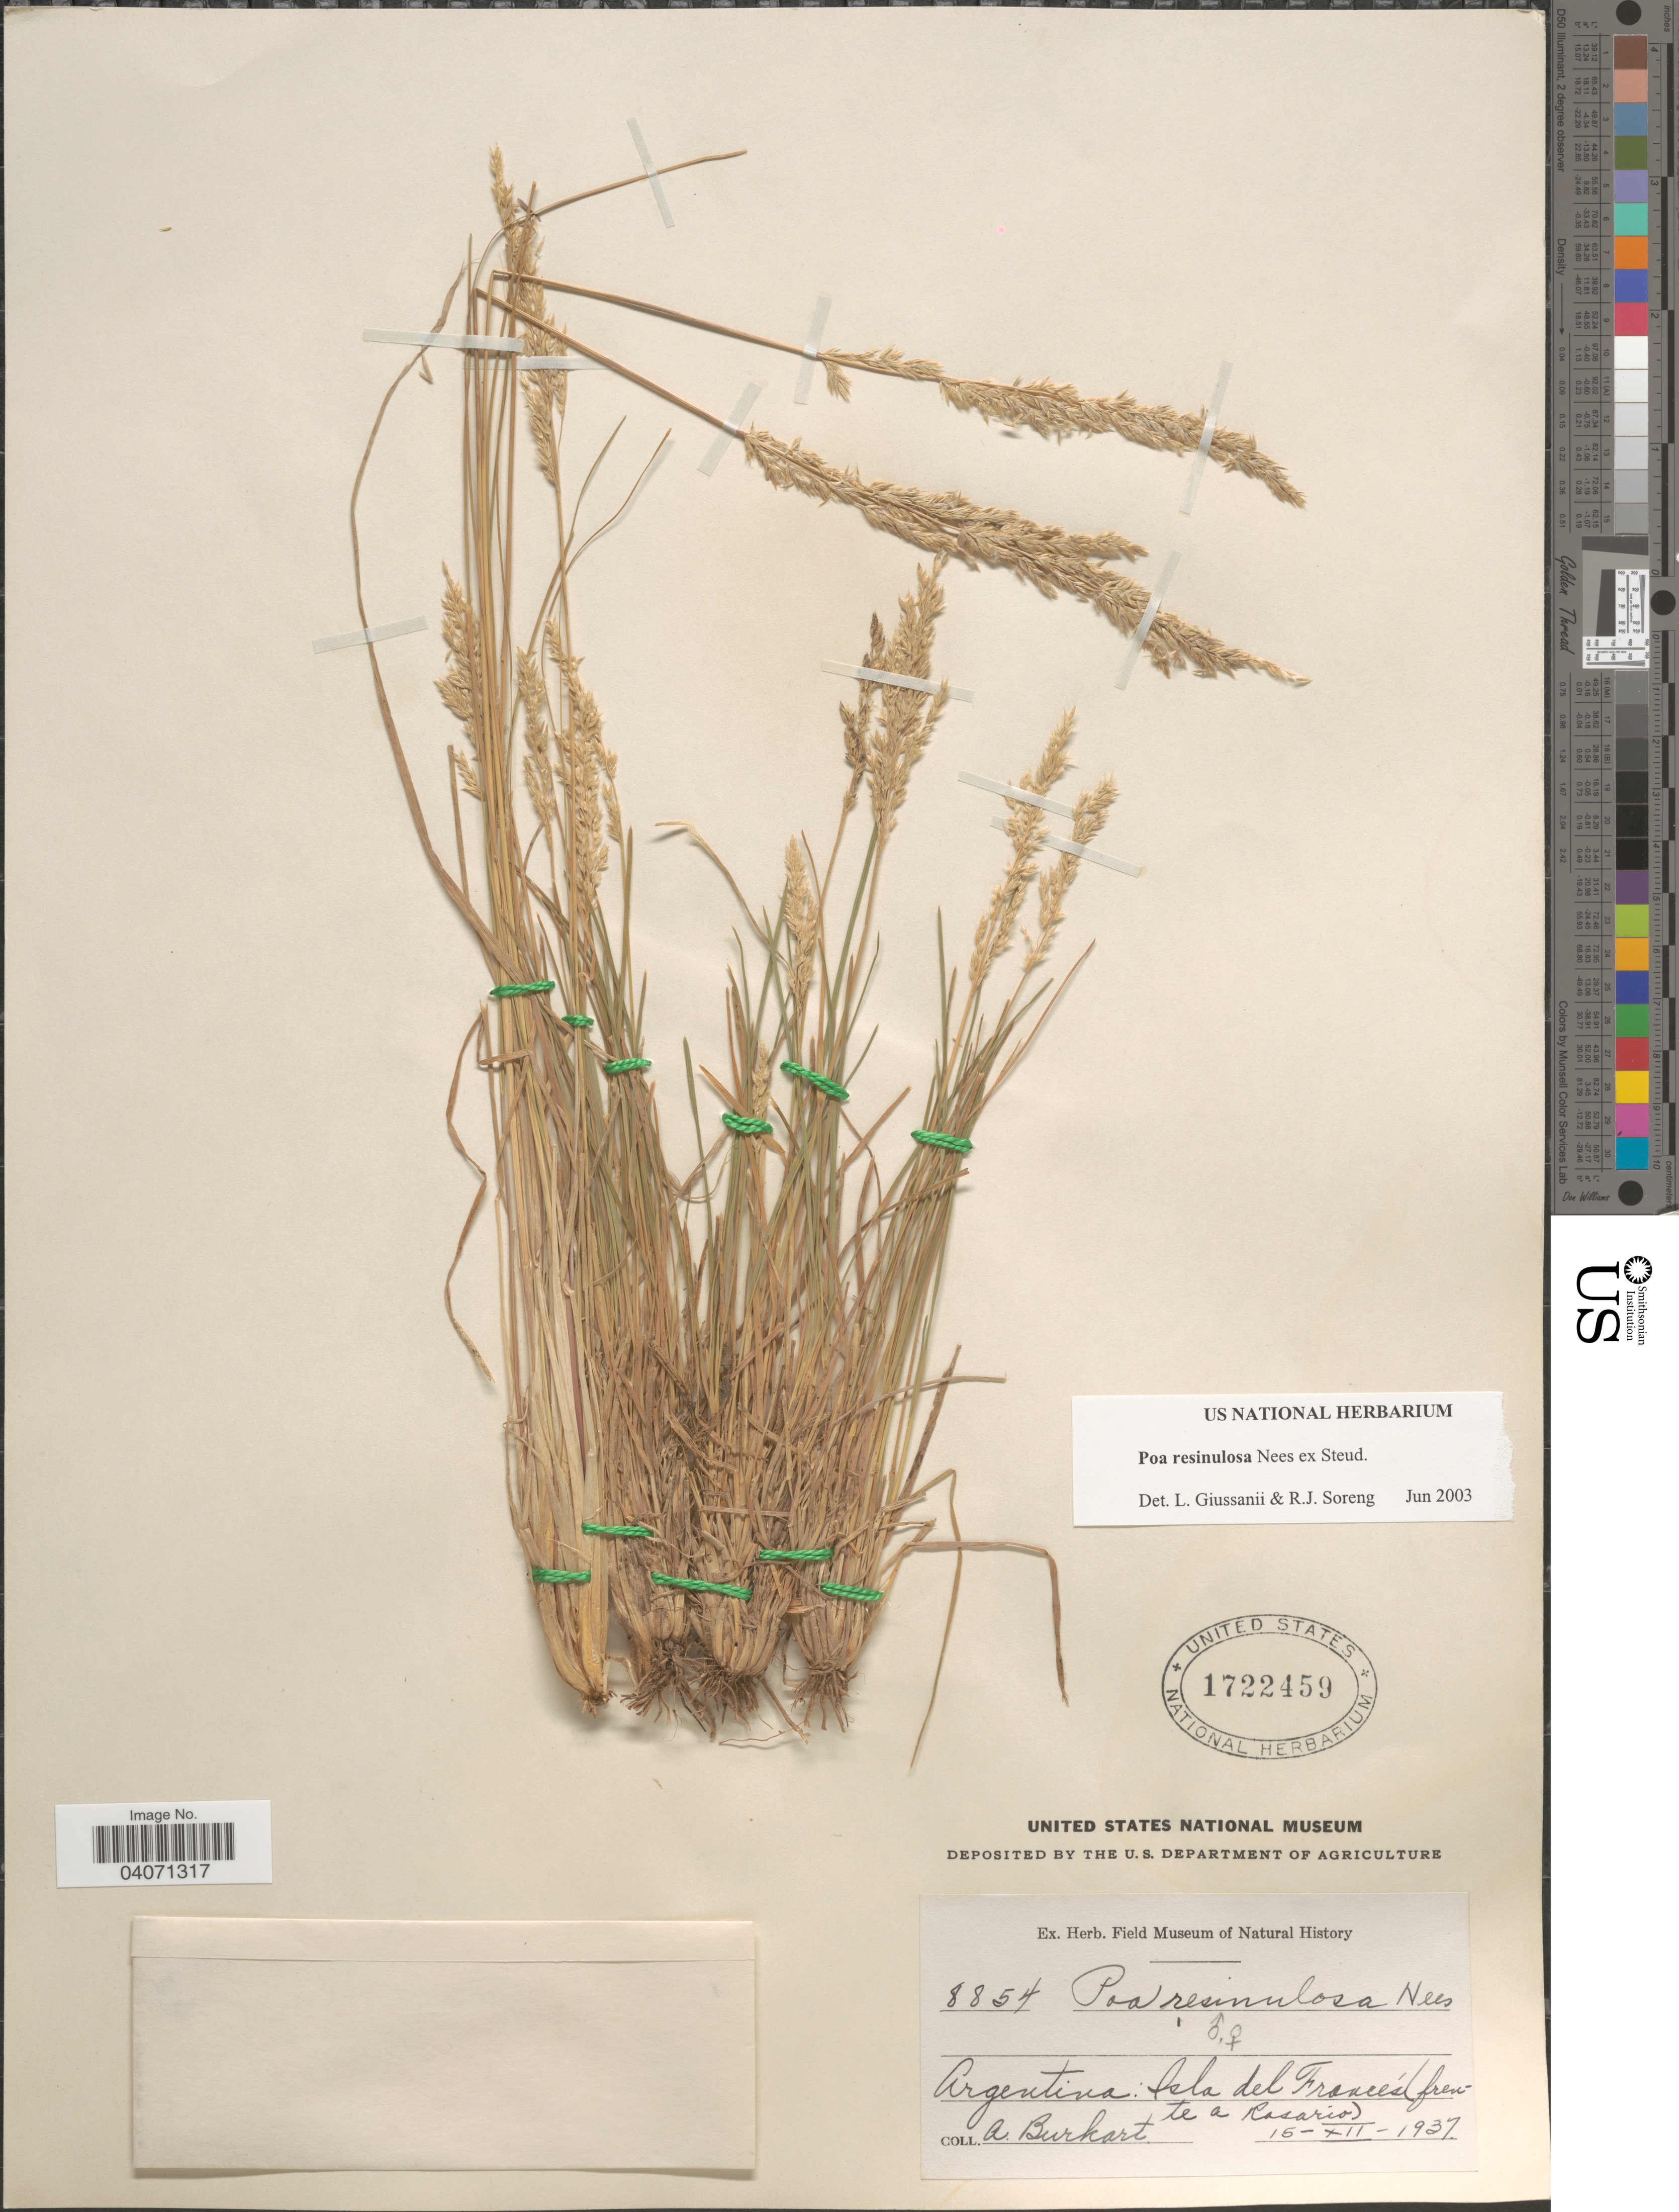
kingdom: Plantae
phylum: Tracheophyta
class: Liliopsida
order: Poales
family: Poaceae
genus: Poa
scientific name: Poa resinulosa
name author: Nees ex Steud.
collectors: A. E. Burkart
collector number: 8854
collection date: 1937-12-15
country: Argentina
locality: Isla del Francés (frente a Rosario).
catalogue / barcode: US 1722459